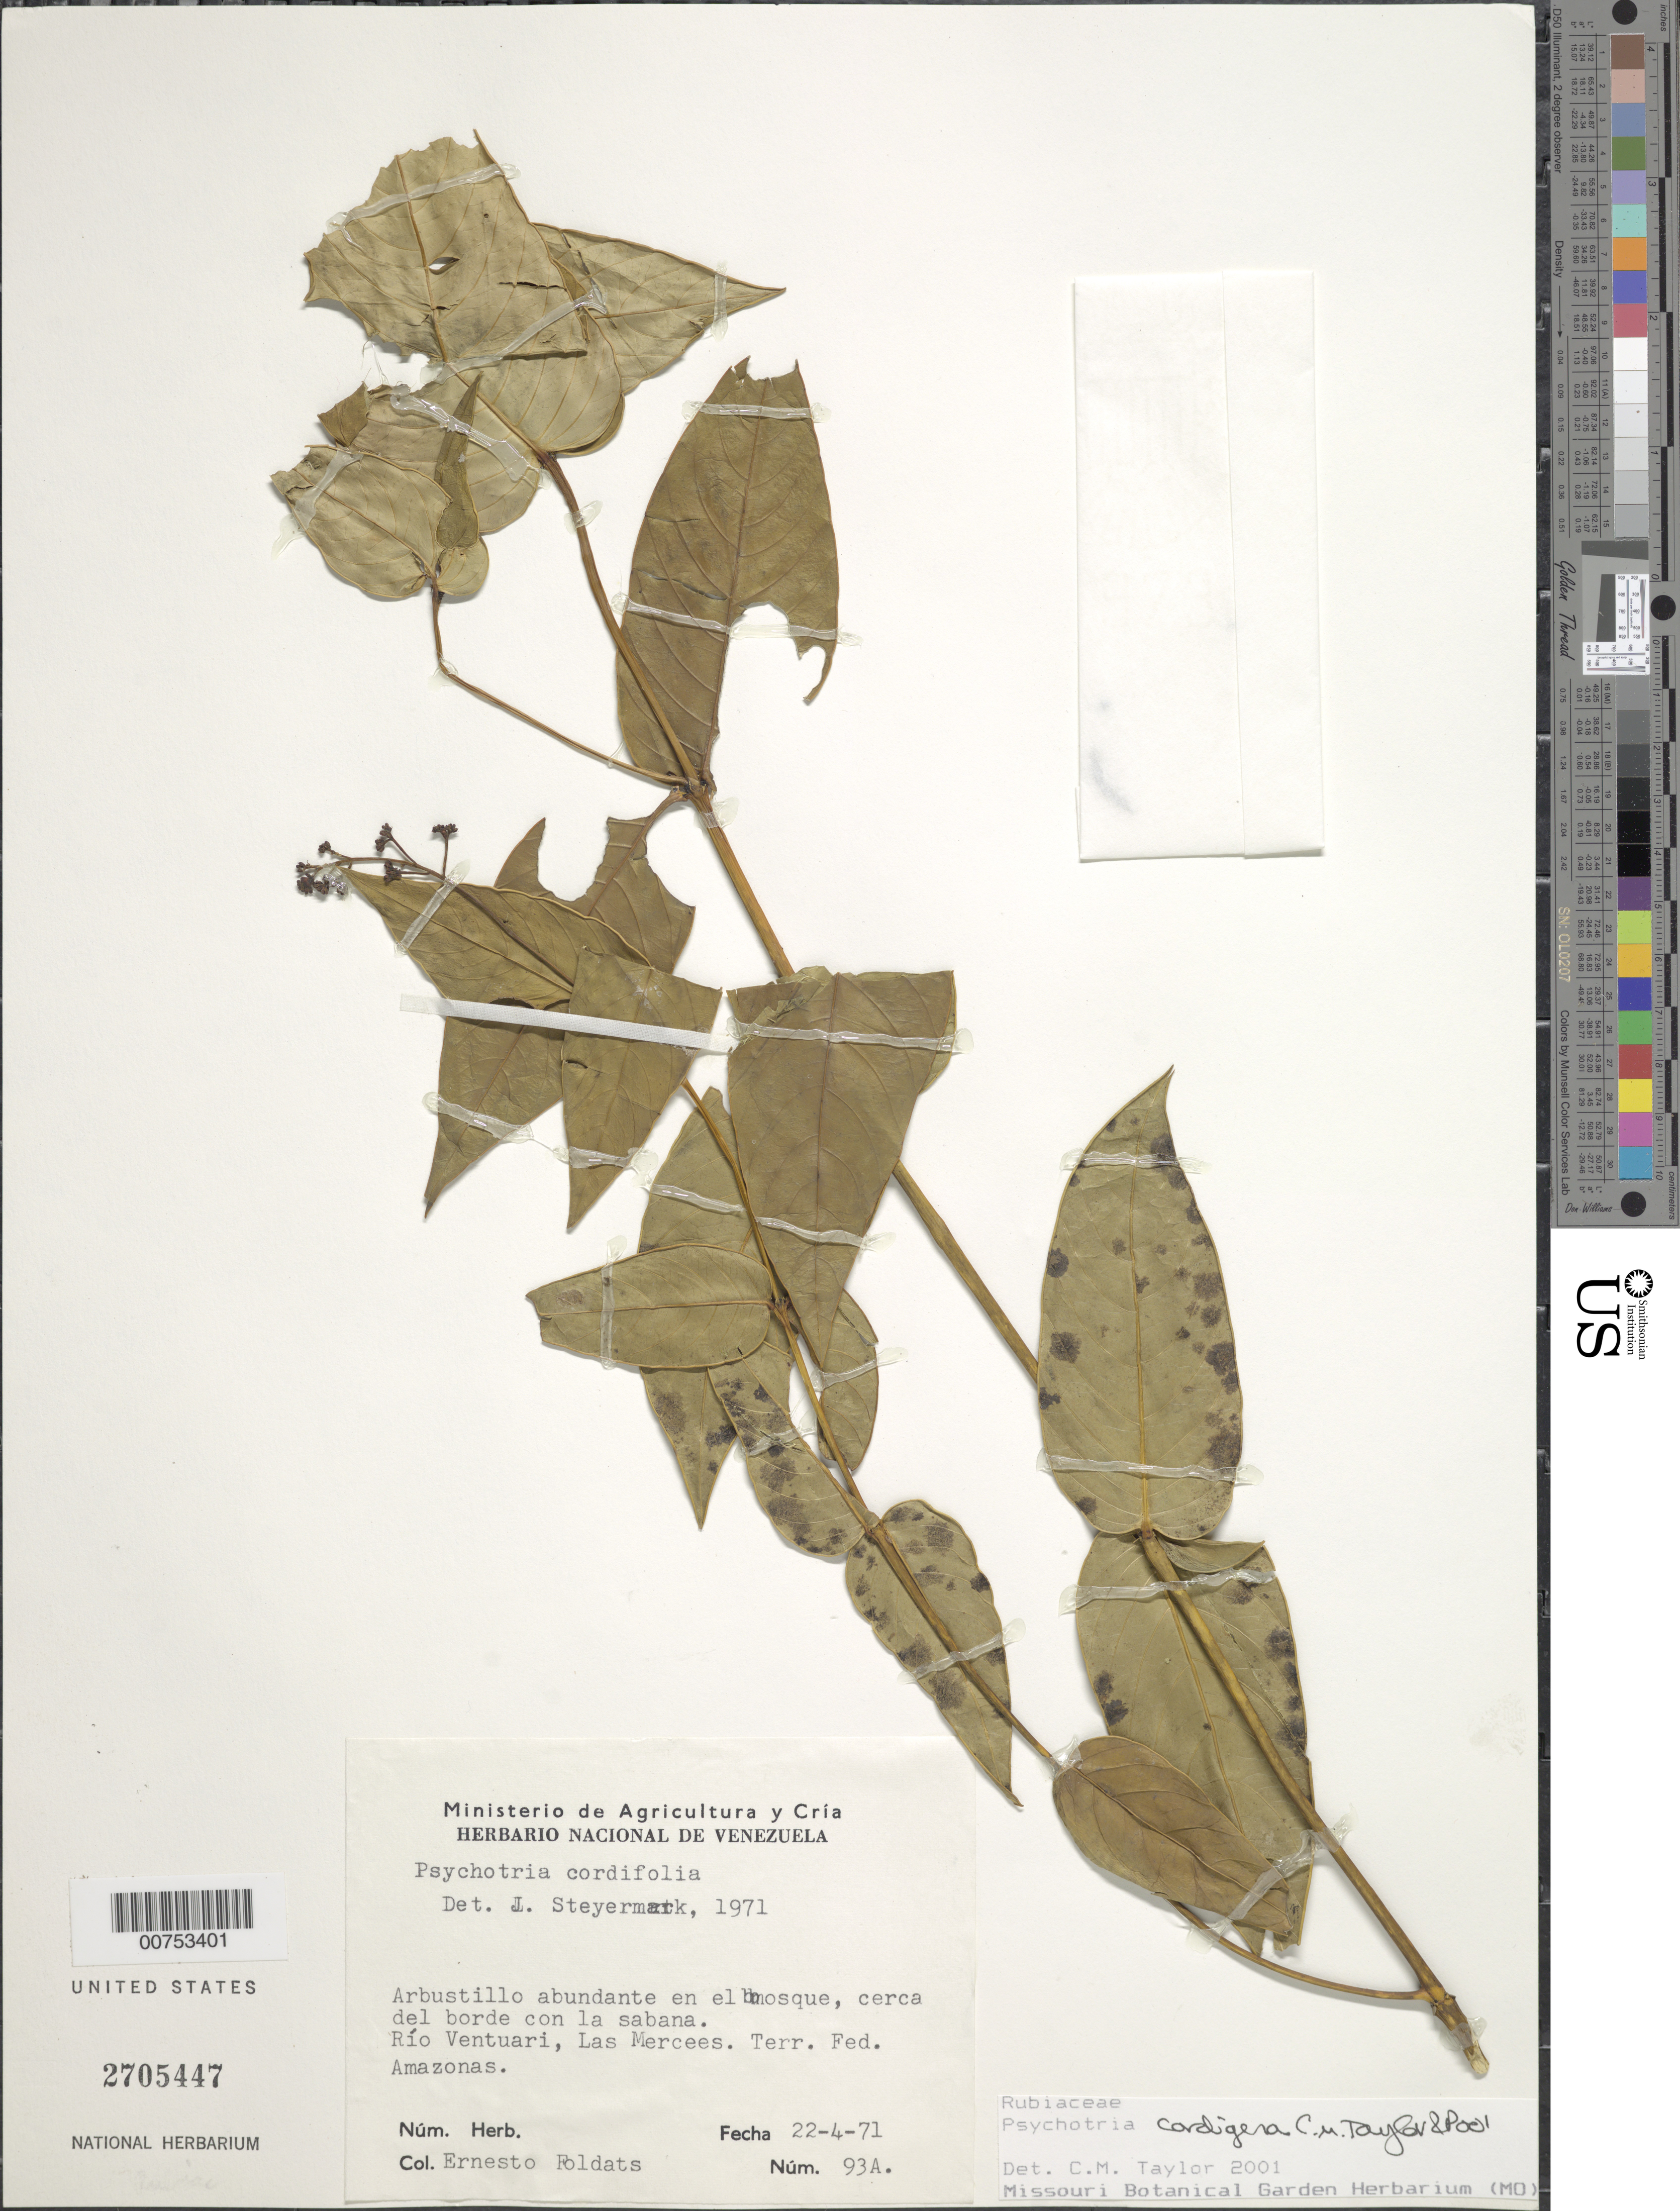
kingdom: Plantae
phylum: Tracheophyta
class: Magnoliopsida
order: Gentianales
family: Rubiaceae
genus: Psychotria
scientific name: Psychotria cornigera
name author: Benth.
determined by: Taylor, Charlotte M.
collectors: E. Foldats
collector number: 93 A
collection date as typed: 22-Apr-71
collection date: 1971-04-22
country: Venezuela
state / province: Amazonas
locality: Río Ventuari, Las Mercedes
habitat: Cerca del borde con la sabana; en el bosque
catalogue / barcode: US 2705447